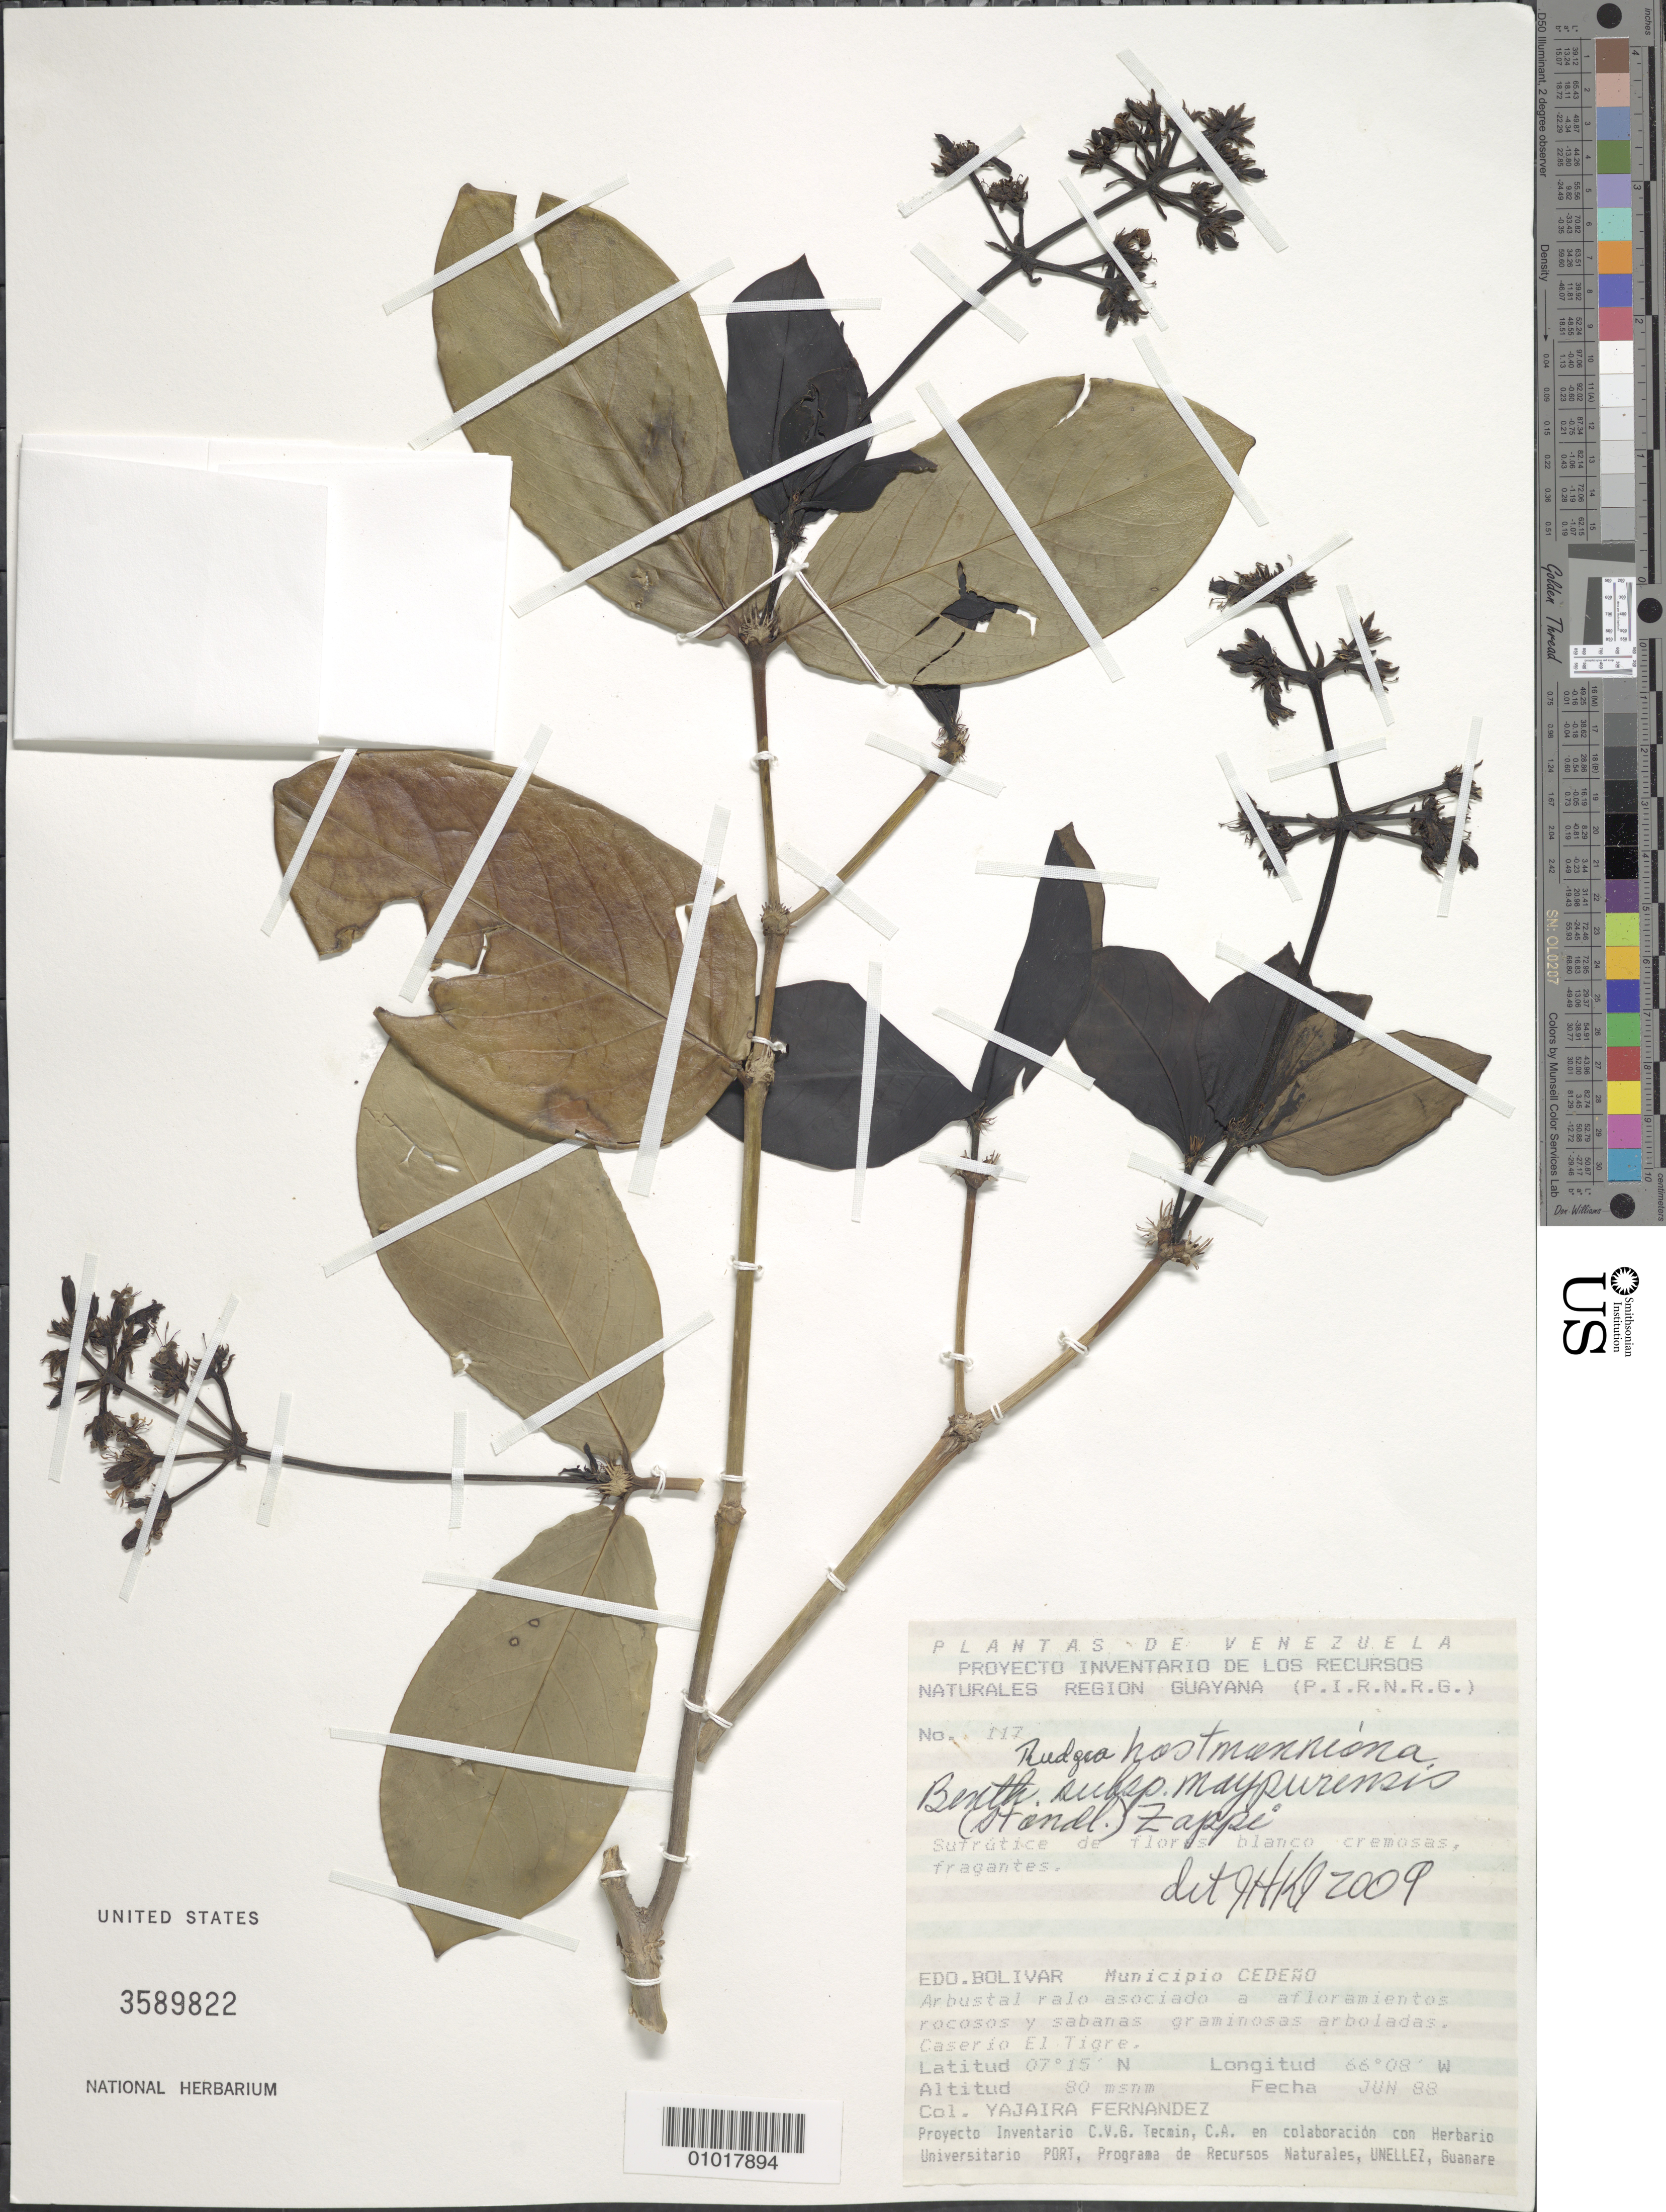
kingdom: Plantae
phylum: Tracheophyta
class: Magnoliopsida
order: Gentianales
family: Rubiaceae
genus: Rudgea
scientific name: Rudgea hostmanniana subsp. maypurensis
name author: (Standl.) Zappi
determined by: Kirkbride, J. H.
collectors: Y. Fernandez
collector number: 117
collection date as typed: Jun-88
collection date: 1988-06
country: Venezuela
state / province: Bolívar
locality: Munc: Cedero. Caserio El Tigre.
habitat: Arbustal ralo asociado a afloramientos rocosos y sabamas graminosas arboladas.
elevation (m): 80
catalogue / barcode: US 3589822